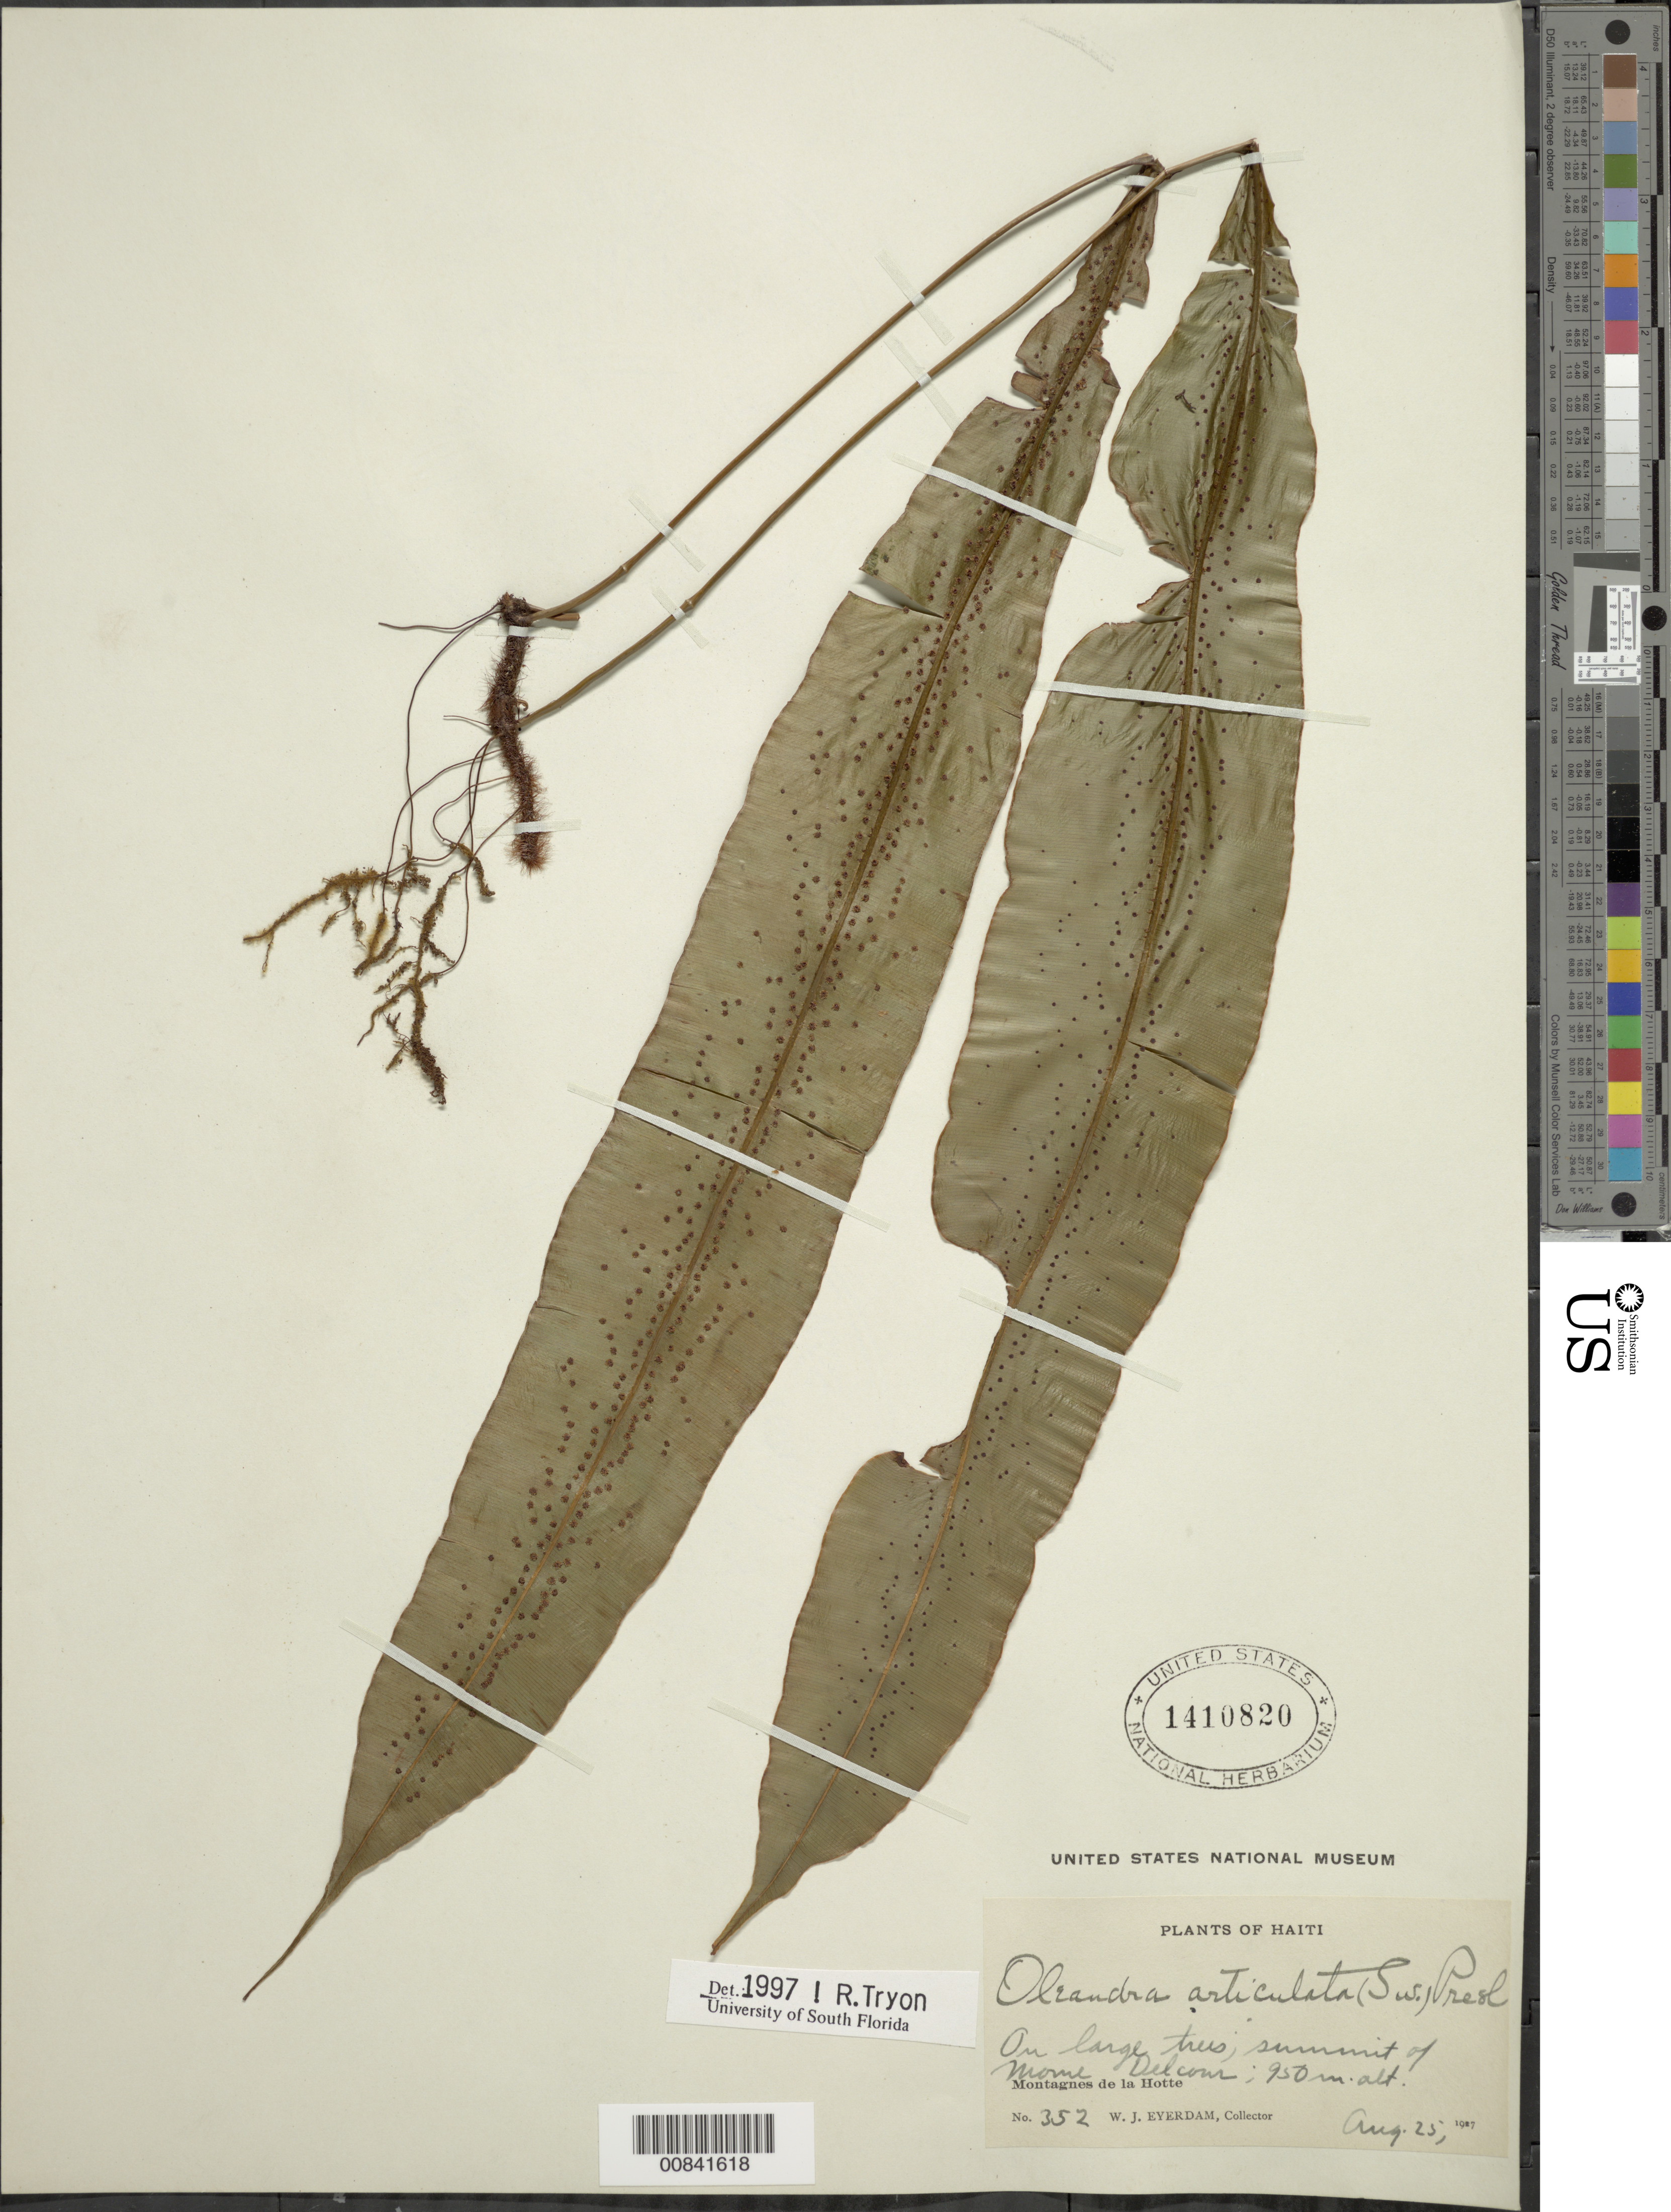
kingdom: Plantae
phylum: Tracheophyta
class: Polypodiopsida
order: Polypodiales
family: Oleandraceae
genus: Oleandra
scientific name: Oleandra articulata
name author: (Sw.) C. Presl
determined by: Tryon, Rolla M., Jr.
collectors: W. J. Eyerdam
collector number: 352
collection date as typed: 25 Aug 1927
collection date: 1927-08-25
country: Haiti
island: Hispaniola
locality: Montagnes de la hotte, Morne Delcour summit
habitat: On large trees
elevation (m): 950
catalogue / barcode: US 1410820